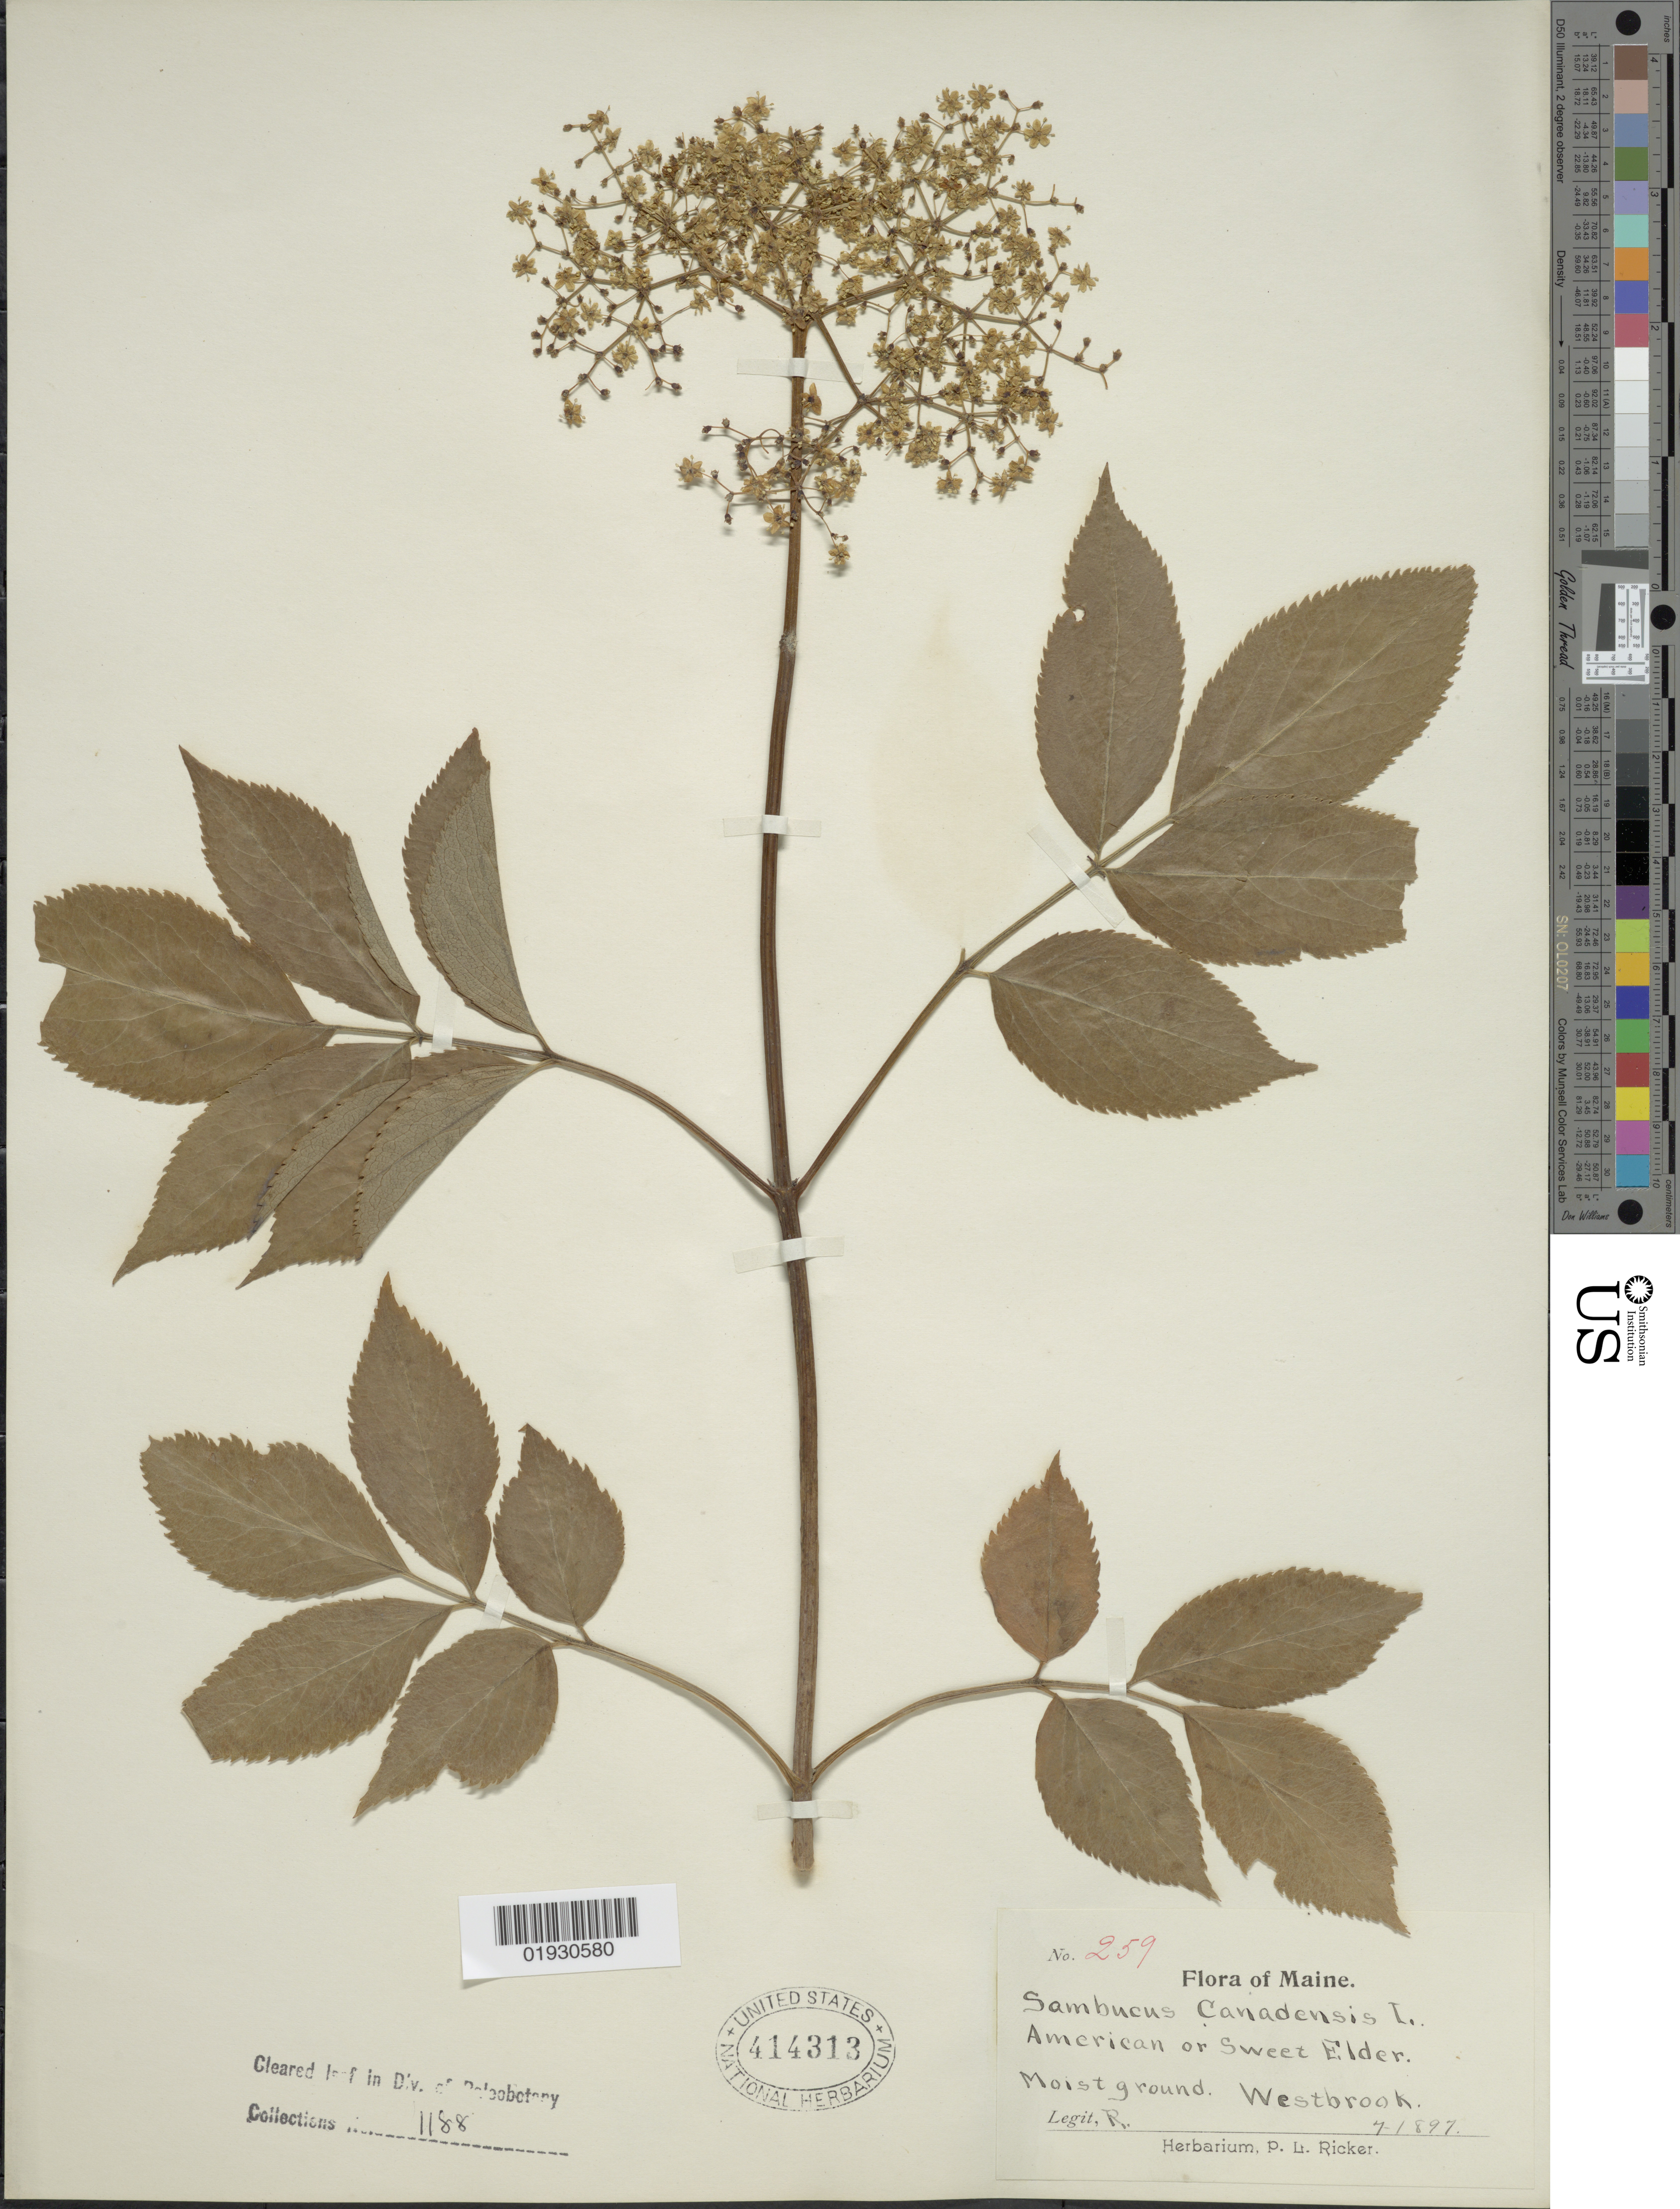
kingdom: Plantae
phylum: Tracheophyta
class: Magnoliopsida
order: Dipsacales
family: Viburnaceae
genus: Sambucus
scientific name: Sambucus canadensis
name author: L.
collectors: P. Ricker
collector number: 259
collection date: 1897-01-07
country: United States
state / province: Maine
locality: Westbrook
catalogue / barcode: US 414313